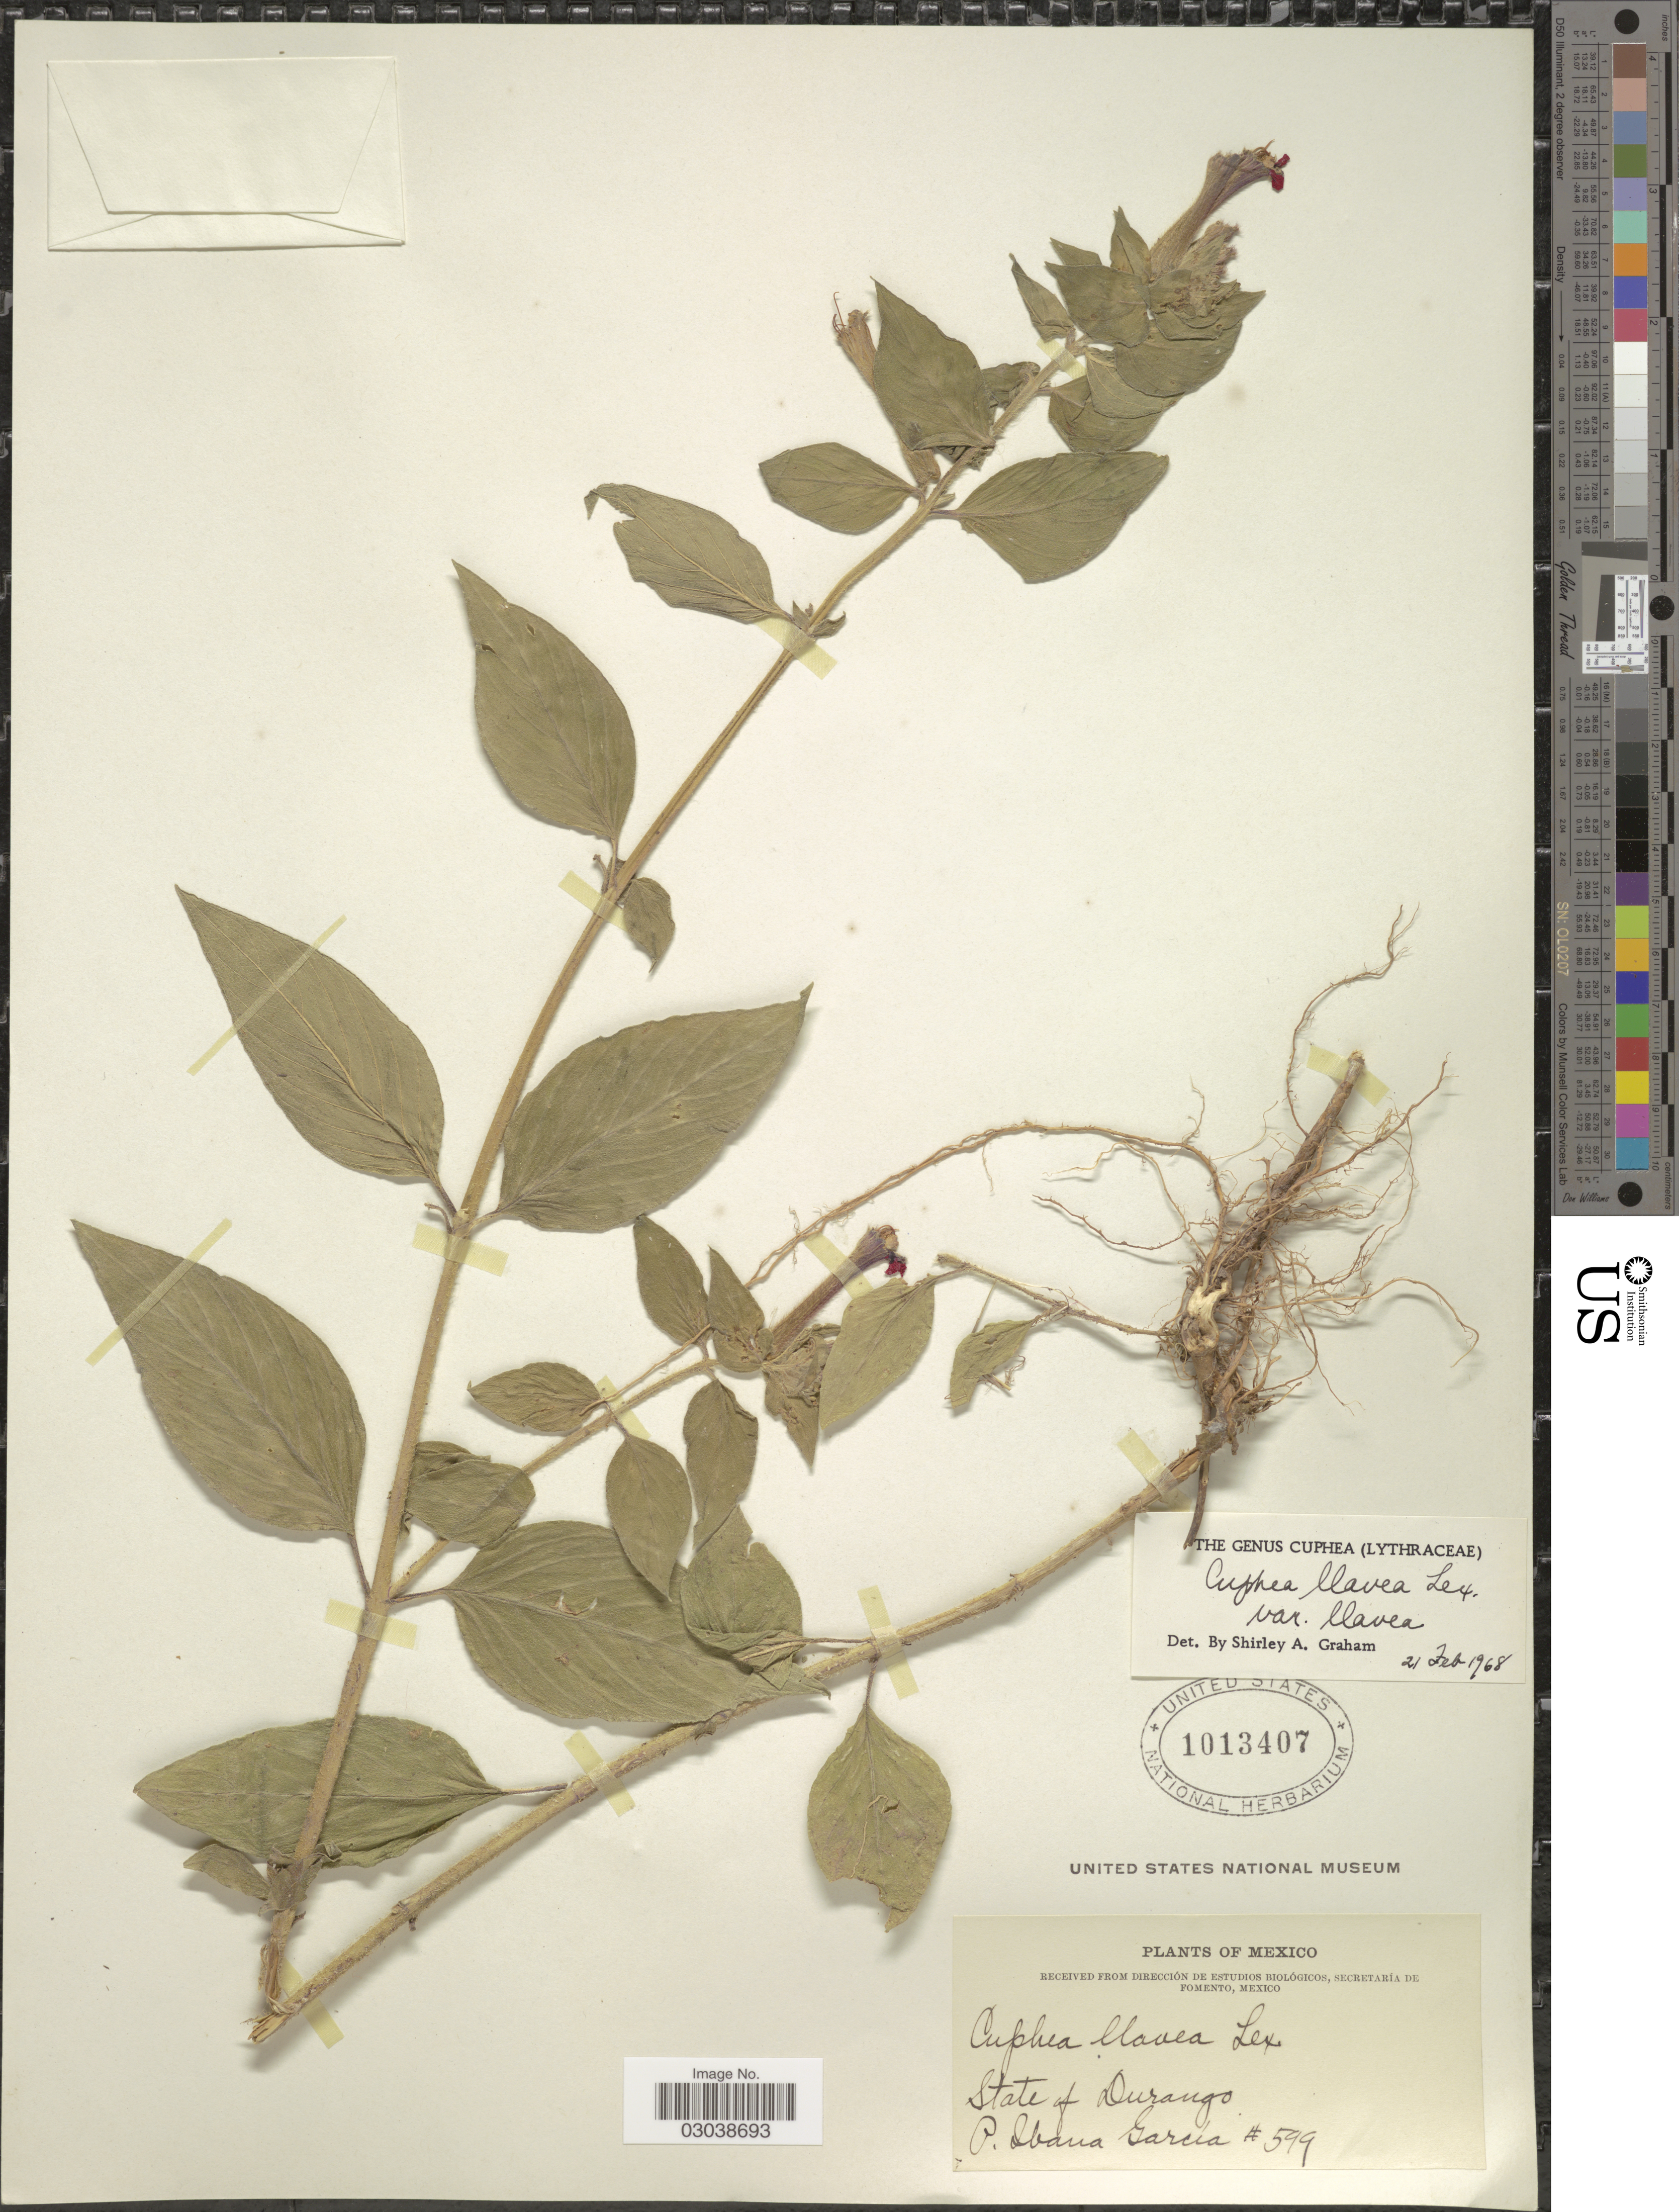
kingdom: Plantae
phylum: Tracheophyta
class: Magnoliopsida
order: Myrtales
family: Lythraceae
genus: Cuphea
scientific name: Cuphea llavea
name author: Lex.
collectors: P. I. Garcia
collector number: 599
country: Mexico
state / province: Durango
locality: State of Durango.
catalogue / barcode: US 1013407